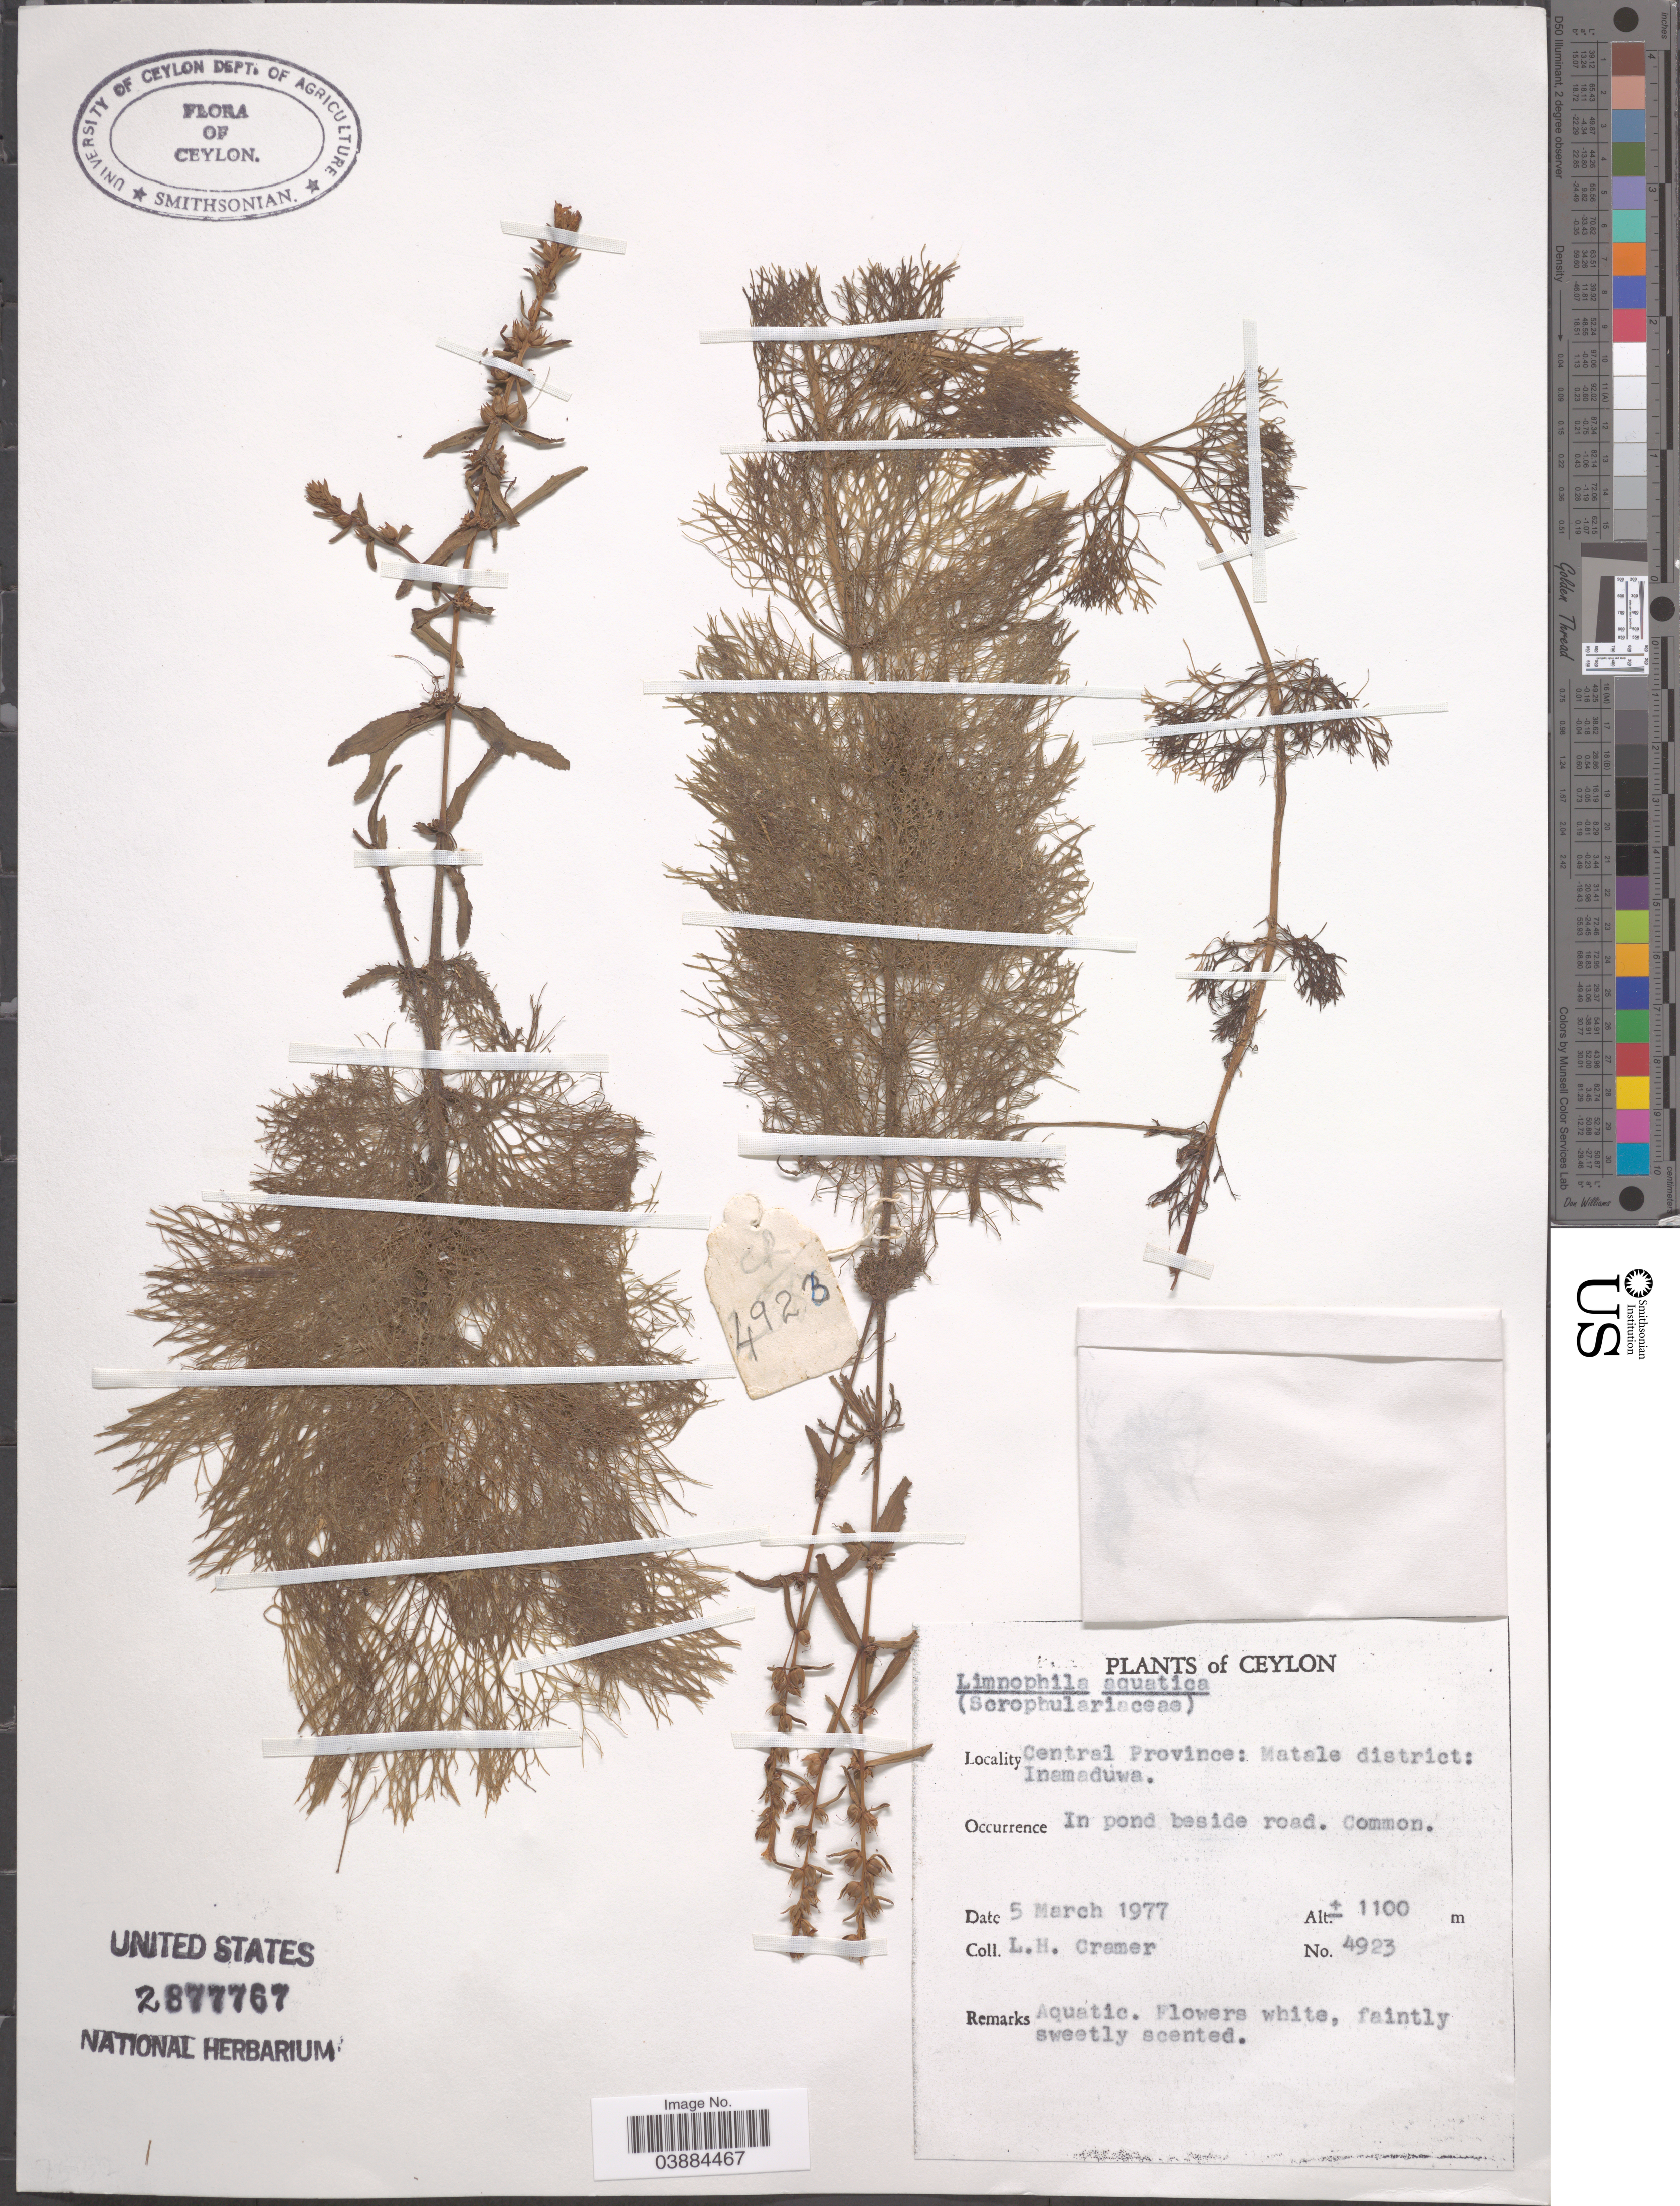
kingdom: Plantae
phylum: Tracheophyta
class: Magnoliopsida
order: Lamiales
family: Plantaginaceae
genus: Limnophila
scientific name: Limnophila aquatica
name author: (Willd.) Santapau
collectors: L. H. Cramer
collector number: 4923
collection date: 1977-03-05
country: Sri Lanka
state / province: Central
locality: Ceylon. Central Province: Matale district; Inamaduwa.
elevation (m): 1100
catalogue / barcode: US 2877767